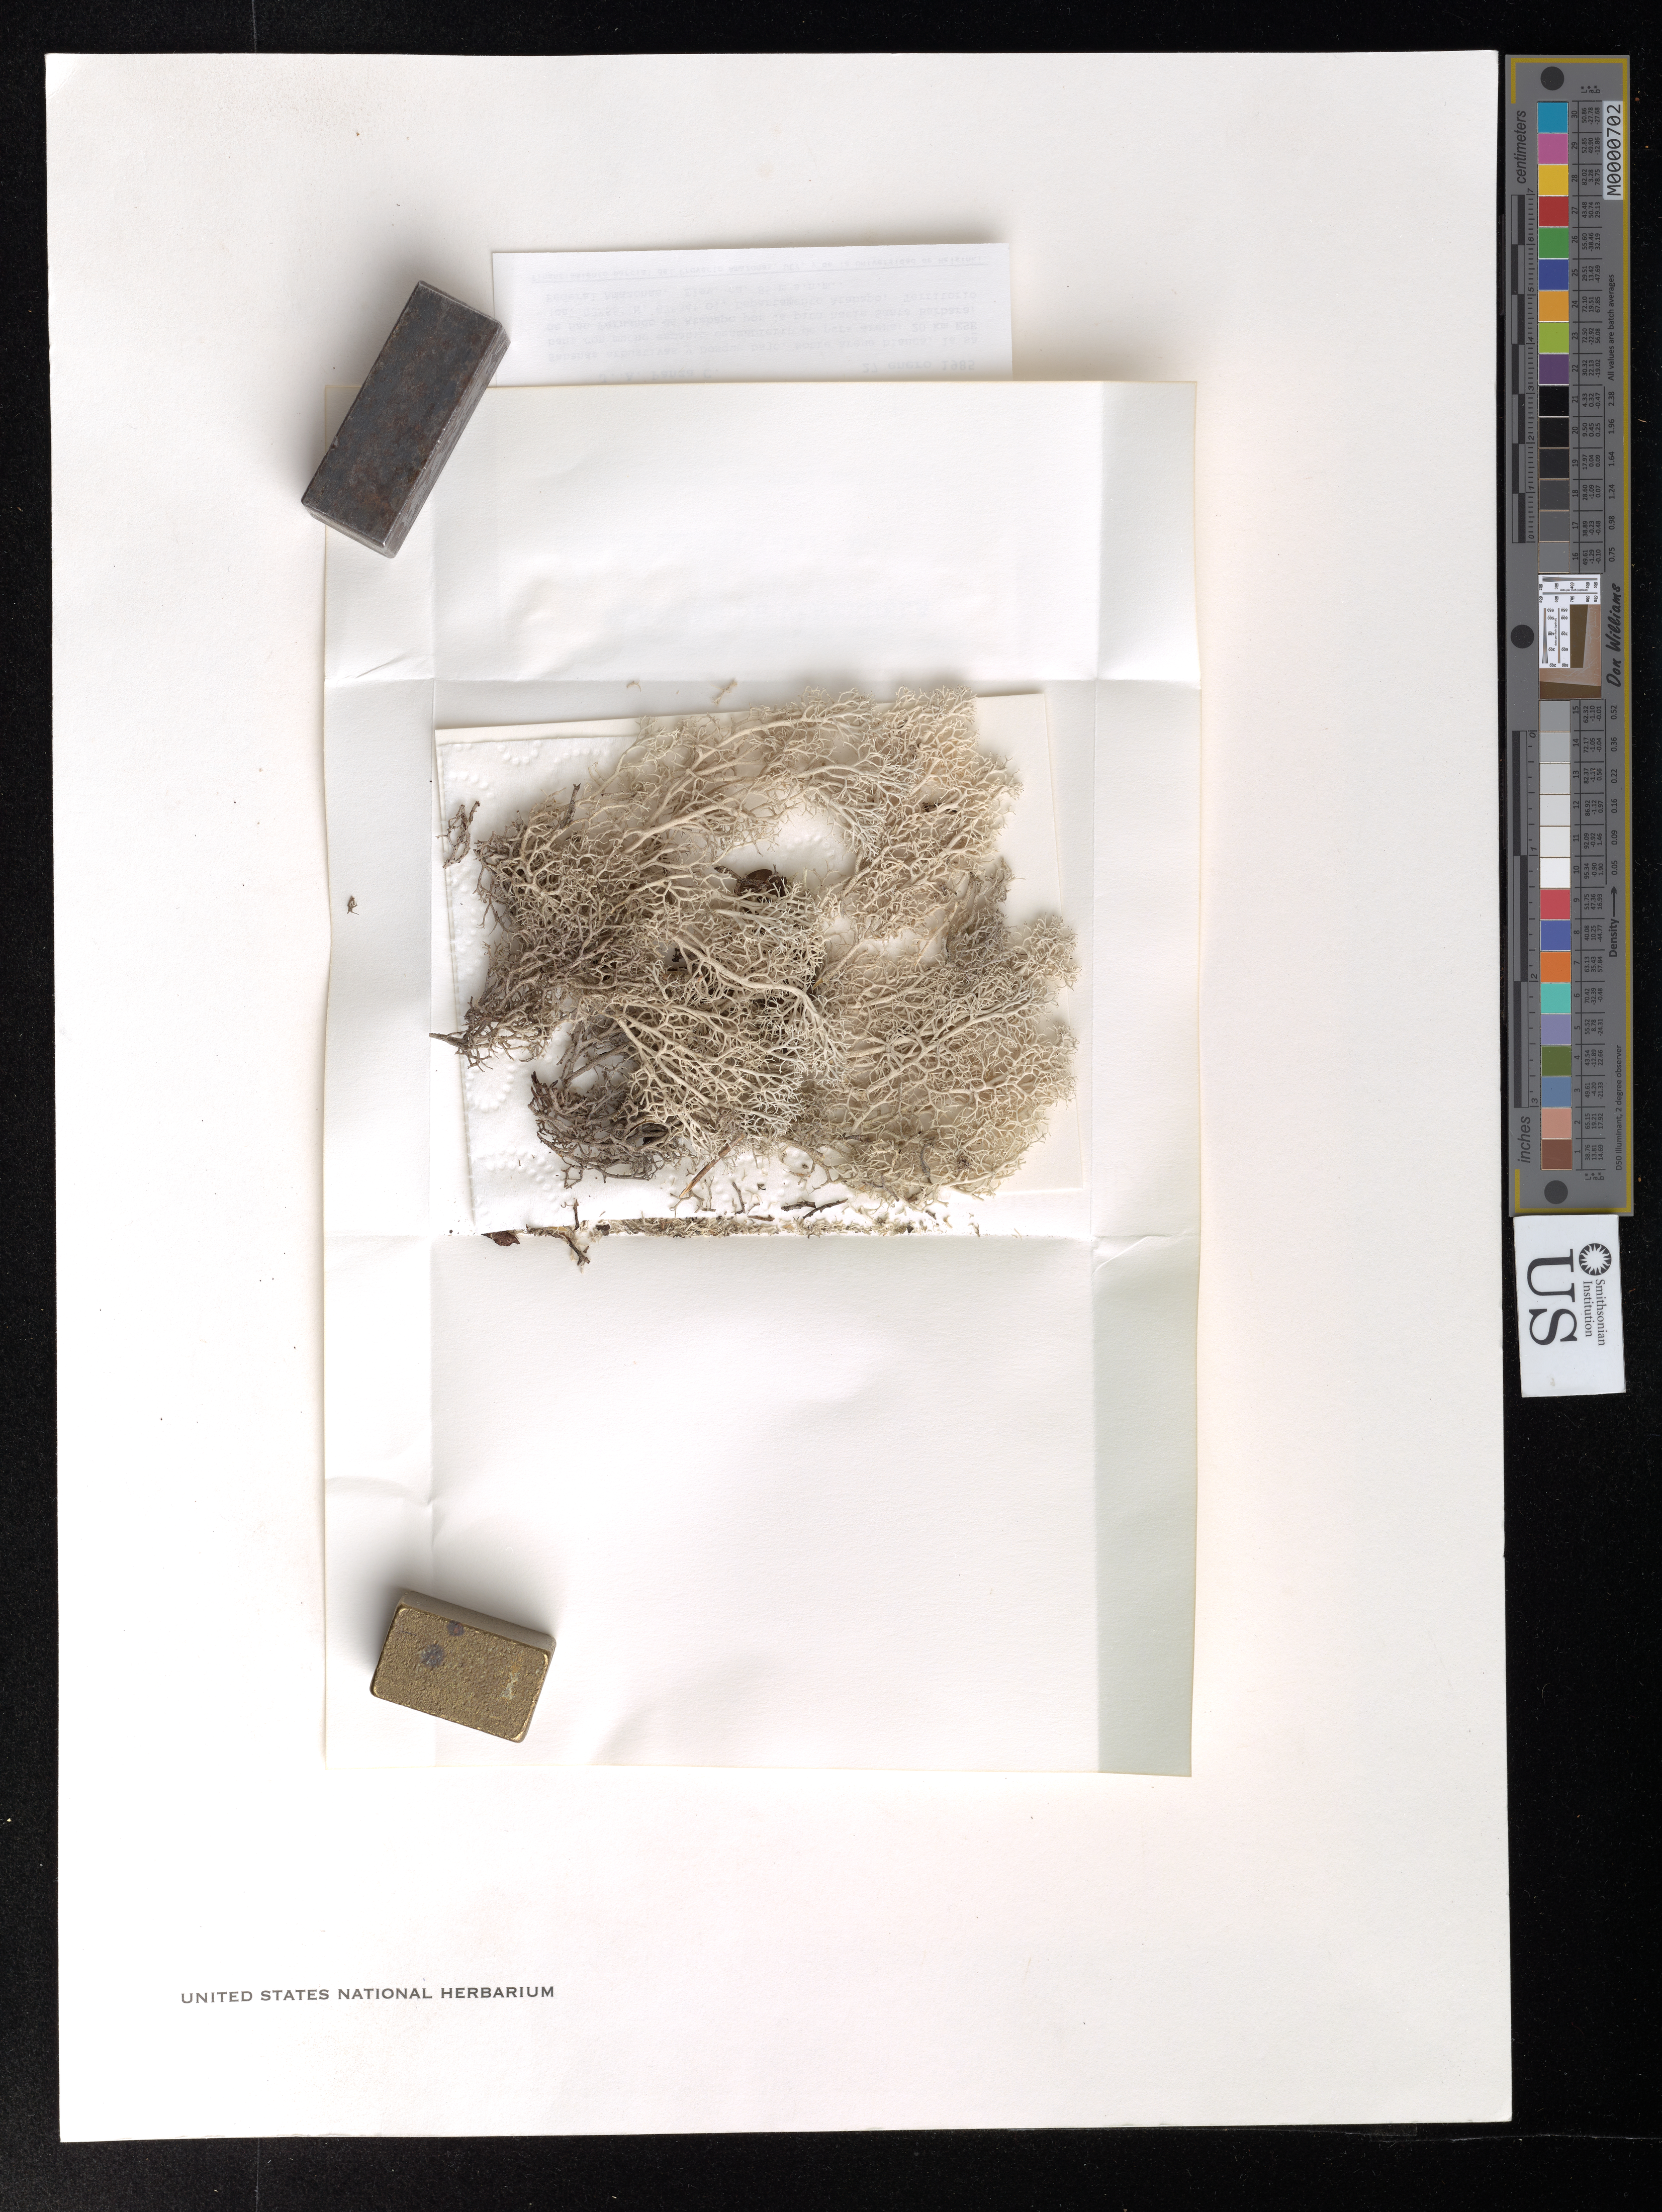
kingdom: Fungi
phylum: Ascomycota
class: Lecanoromycetes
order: Lecanorales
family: Cladoniaceae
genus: Cladonia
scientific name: Cladonia sprucei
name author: (Ahti) Ahti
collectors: S. S. Tillett, T. T. Ahti & J. Panza C.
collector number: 33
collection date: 1985-01-27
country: Venezuela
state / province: Amazonas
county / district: Atabapo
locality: San Fernando de Atabapo, 20 km ESE, por la pica hacia Santa Barbara.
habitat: Sabanas arbustivas y bosque bajo, sobre arena blanca, la sabana con mucho espacio descubierto de pura arena.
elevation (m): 85